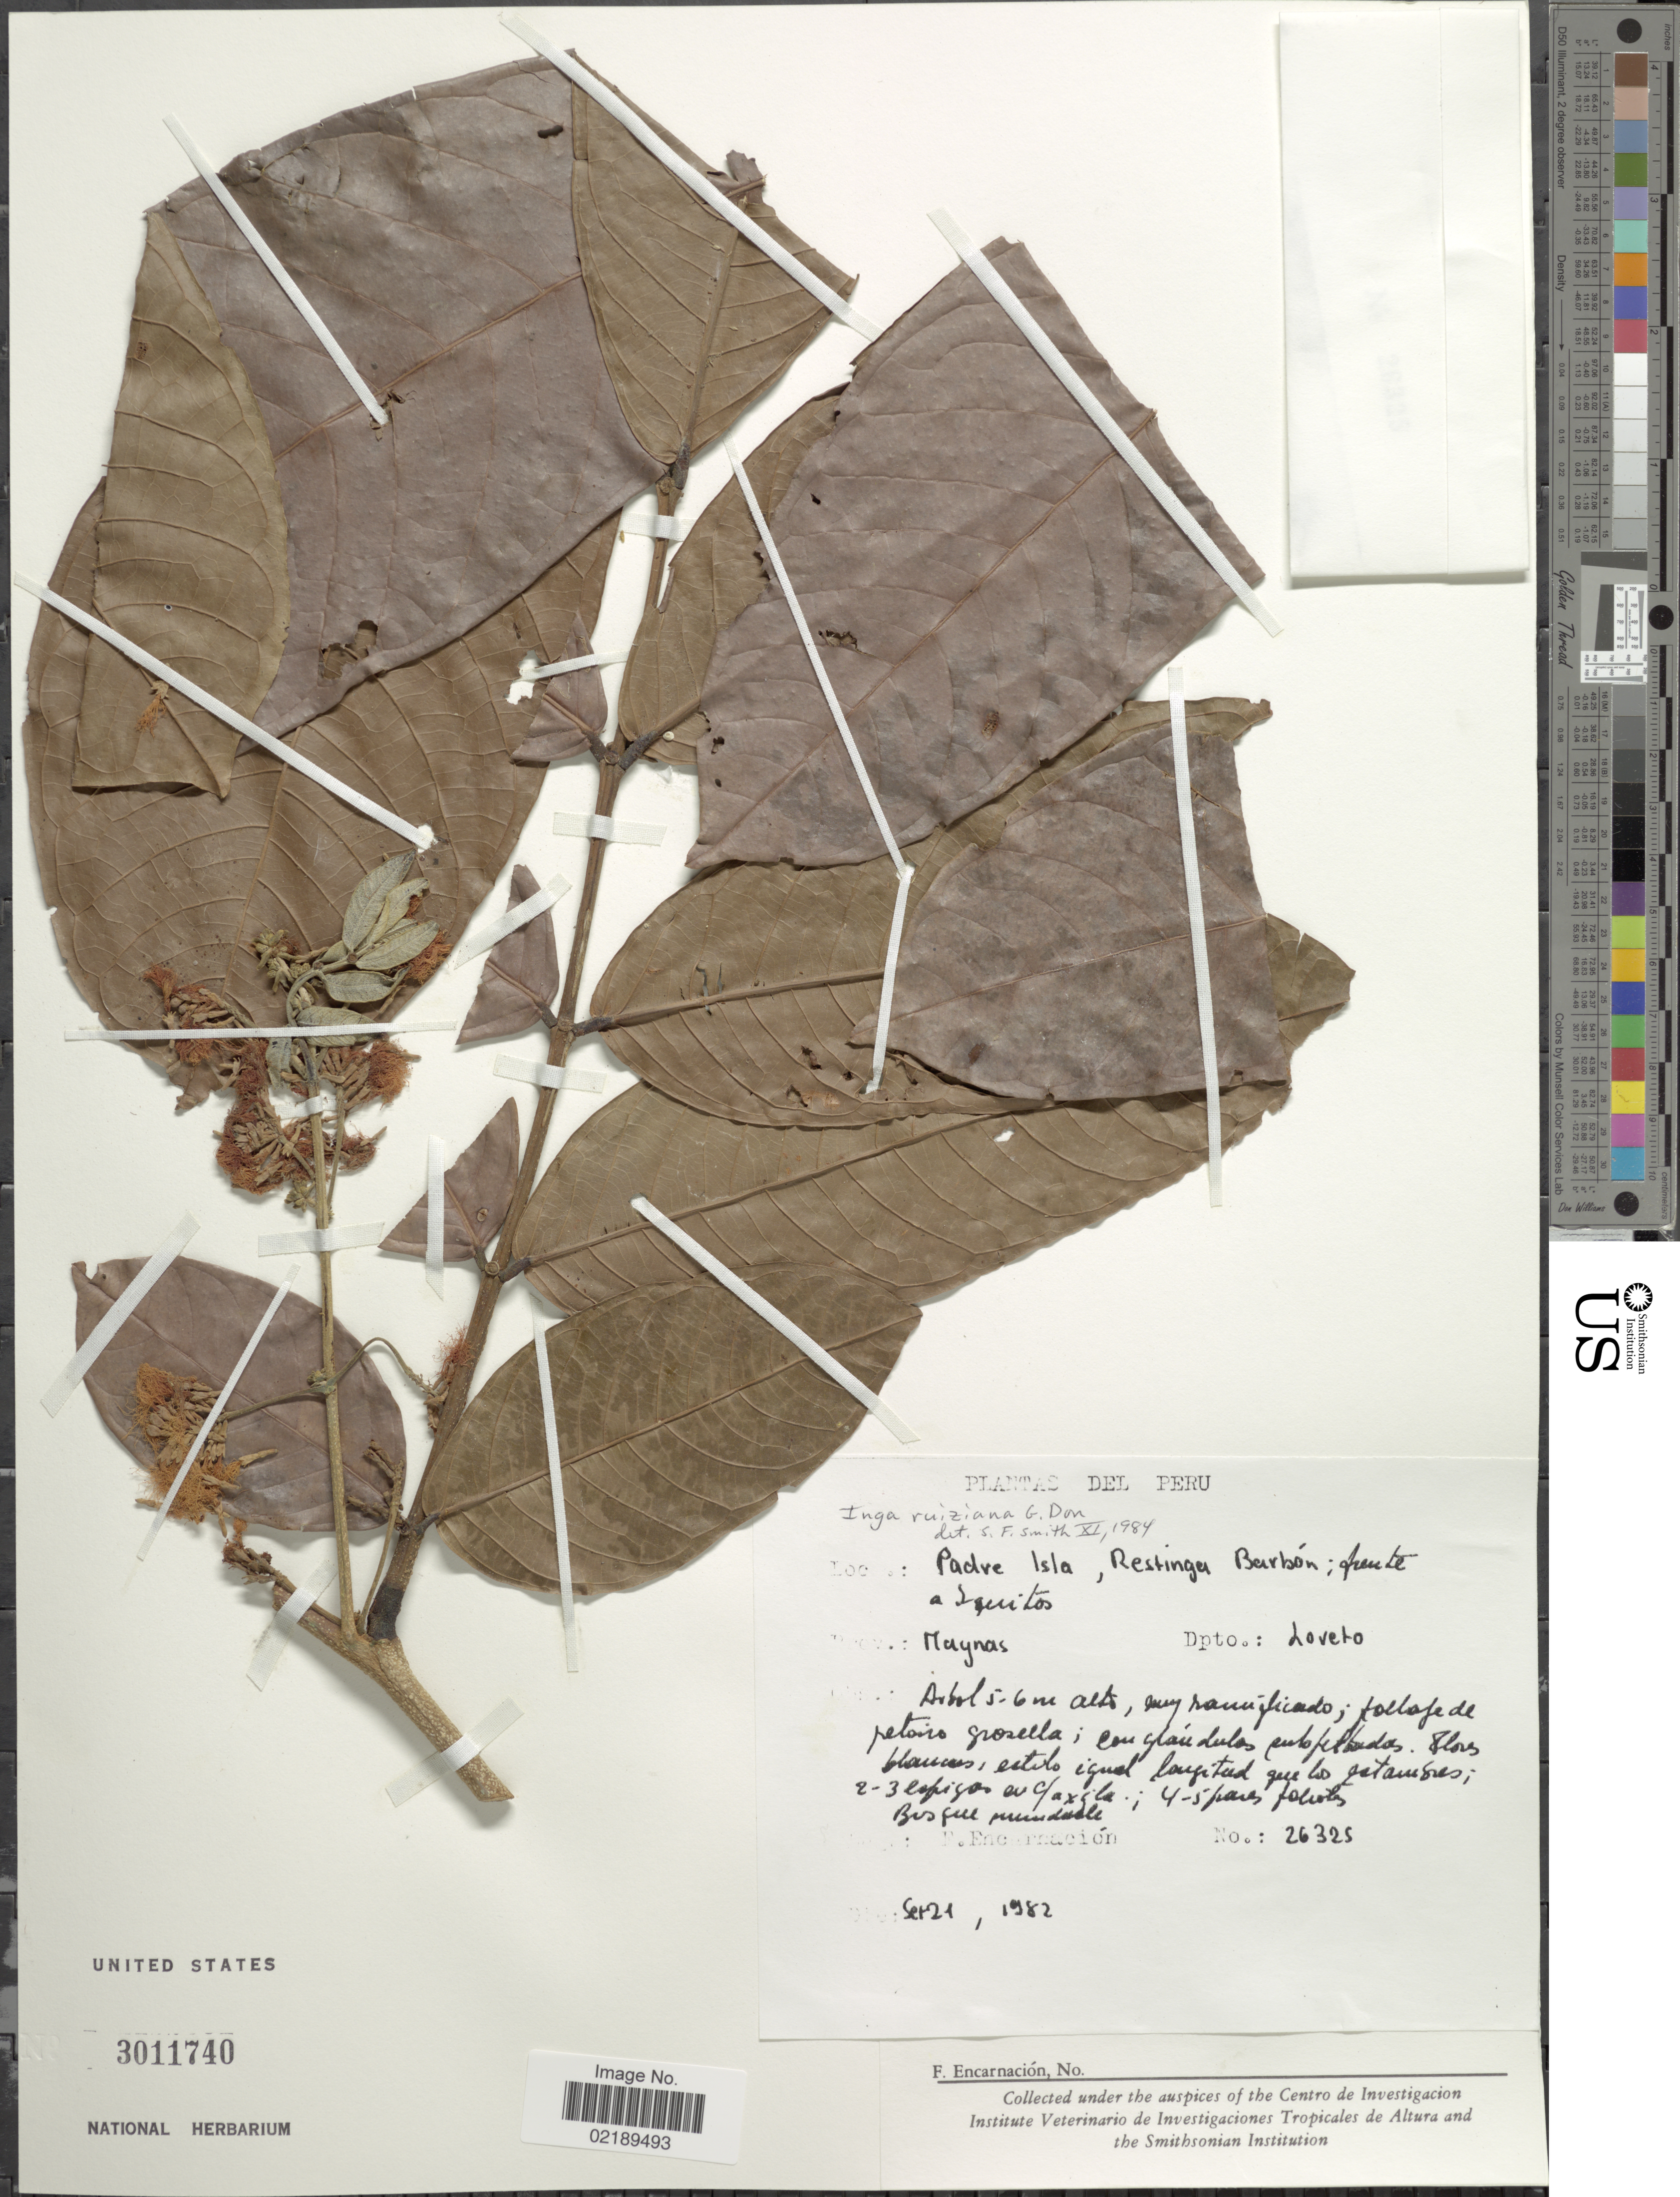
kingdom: Plantae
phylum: Tracheophyta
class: Magnoliopsida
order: Fabales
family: Fabaceae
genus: Inga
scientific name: Inga ruiziana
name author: G. Don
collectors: F. Encarnación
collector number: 26325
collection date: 1982-09-21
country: Peru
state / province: Loreto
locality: Prov.: Maynas, Padre Islad, Restinga Barbon; frente Iquitos.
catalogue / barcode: US 3011740